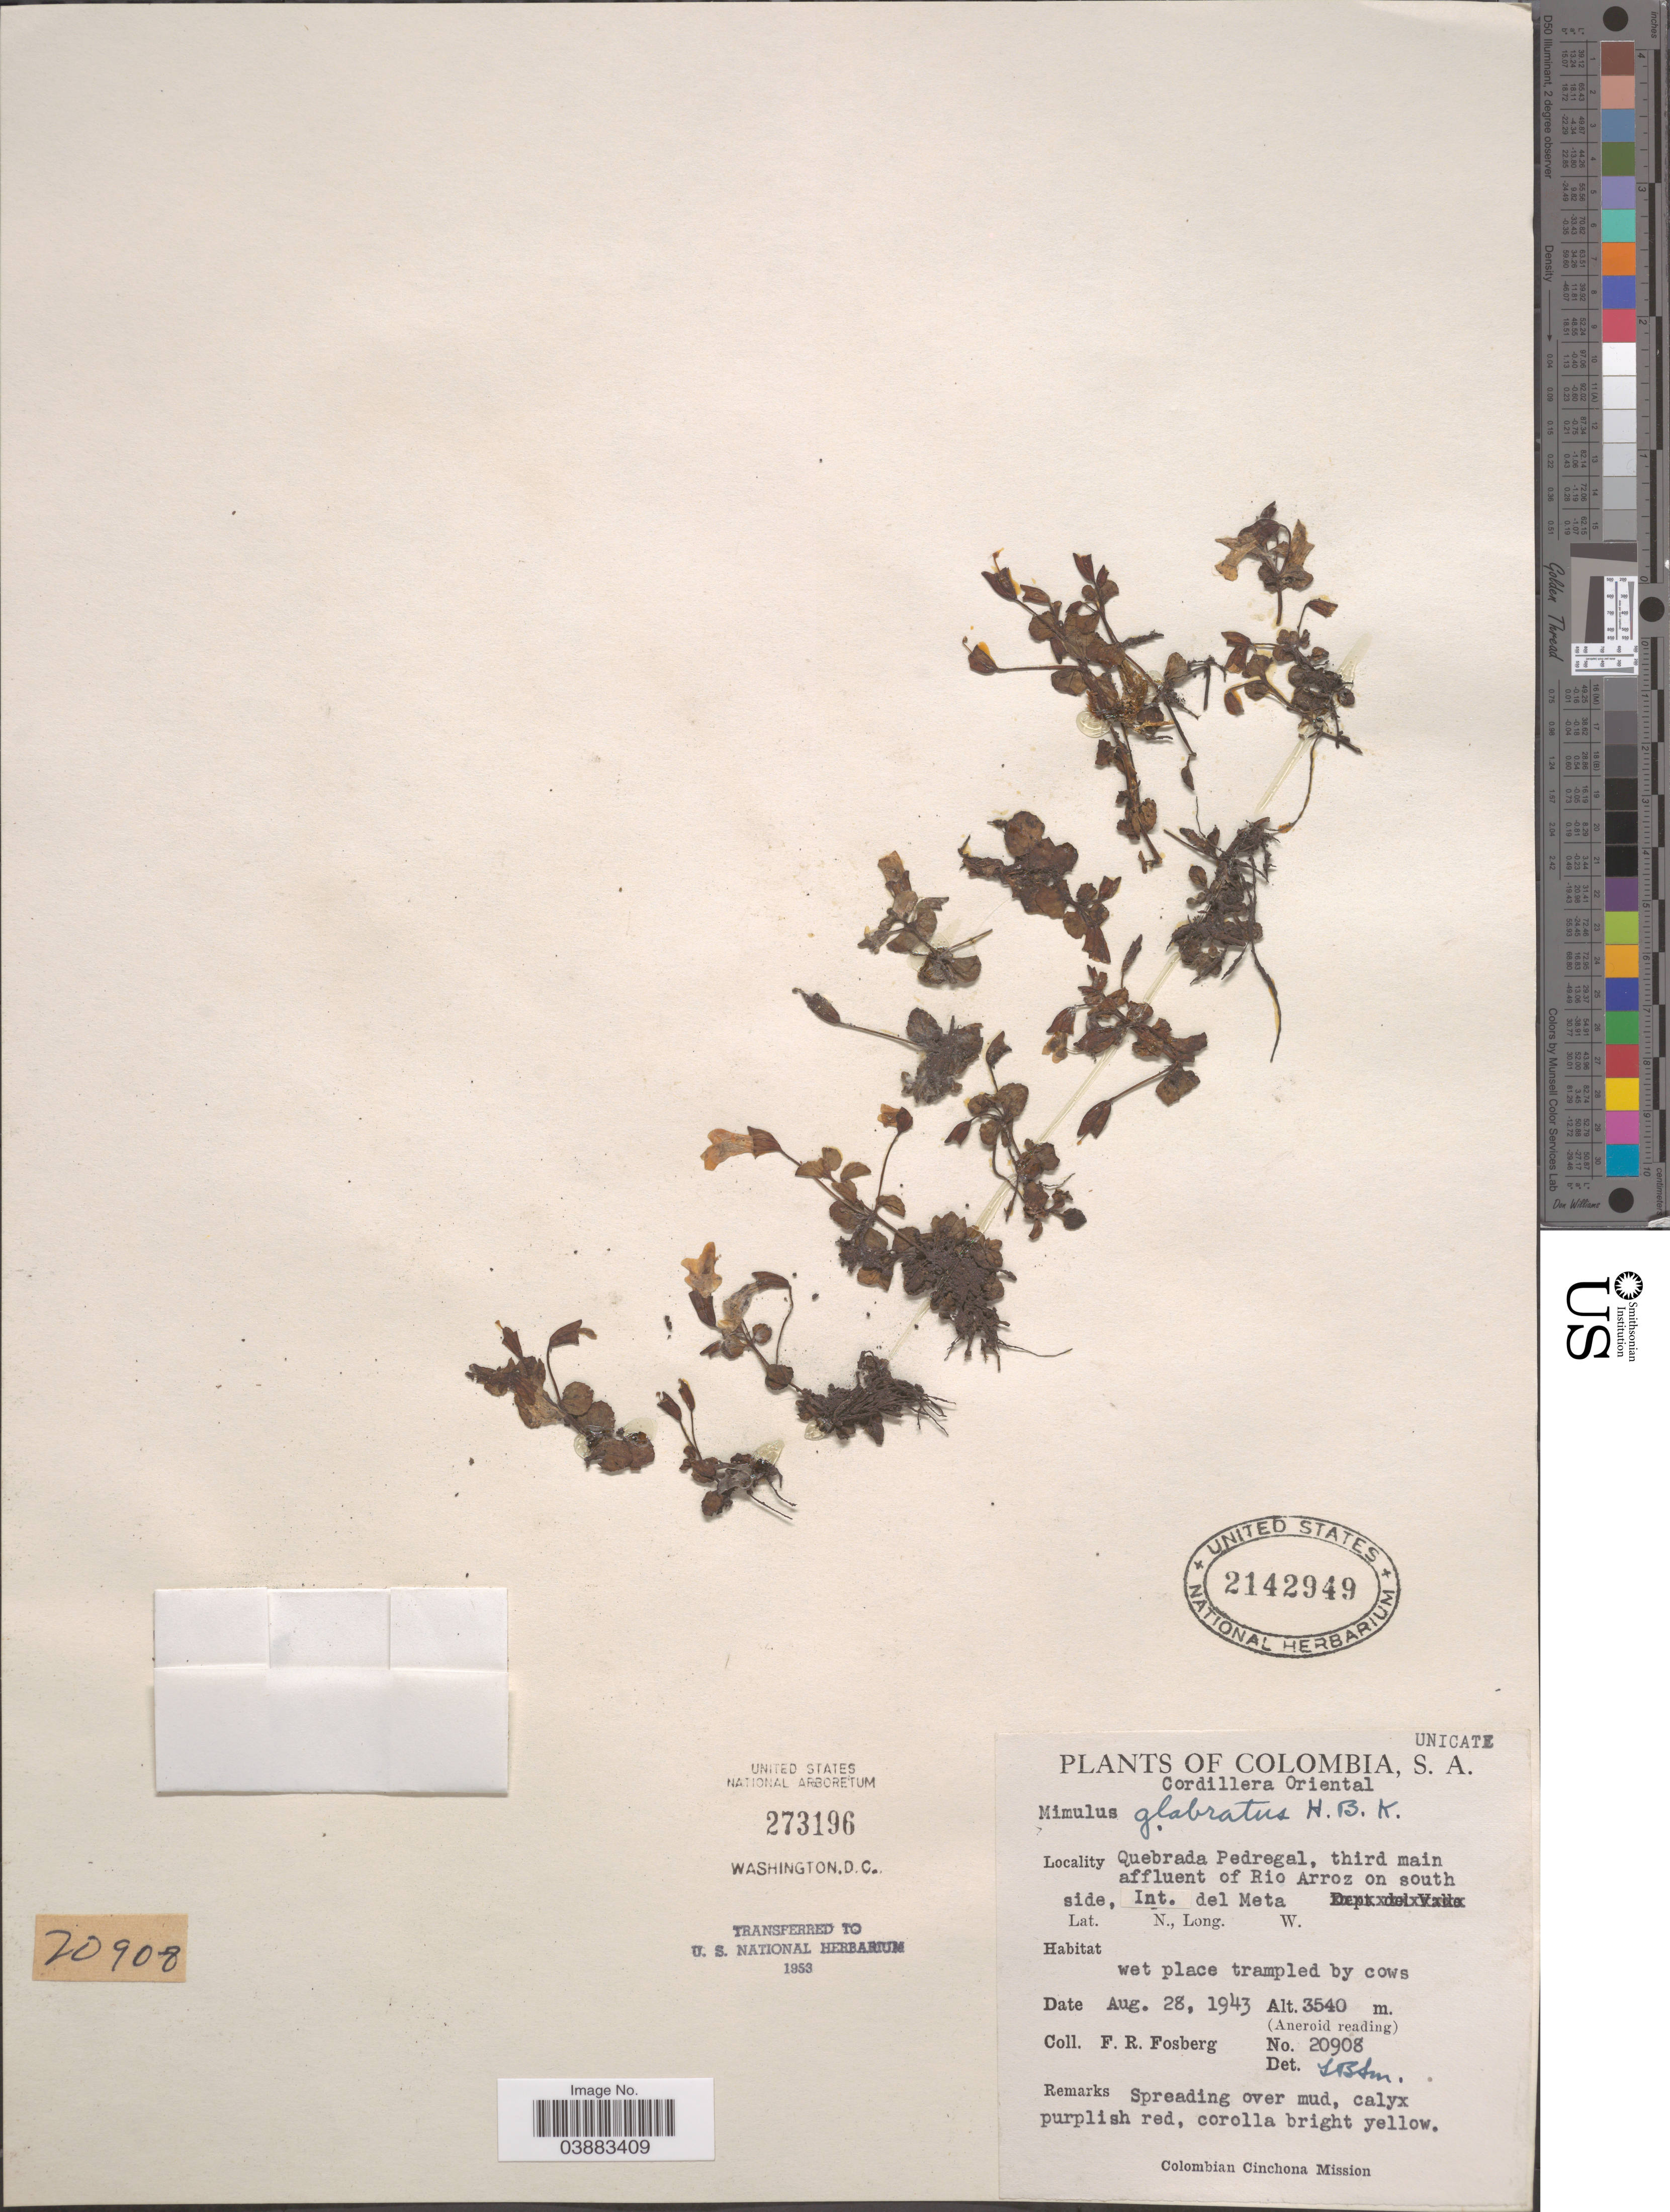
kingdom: Plantae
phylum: Tracheophyta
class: Magnoliopsida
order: Lamiales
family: Phrymaceae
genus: Mimulus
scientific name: Mimulus glabratus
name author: Kunth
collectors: F. R. Fosberg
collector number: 20908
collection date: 1943-08-28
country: Colombia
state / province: Meta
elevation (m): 3540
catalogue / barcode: US 2142949